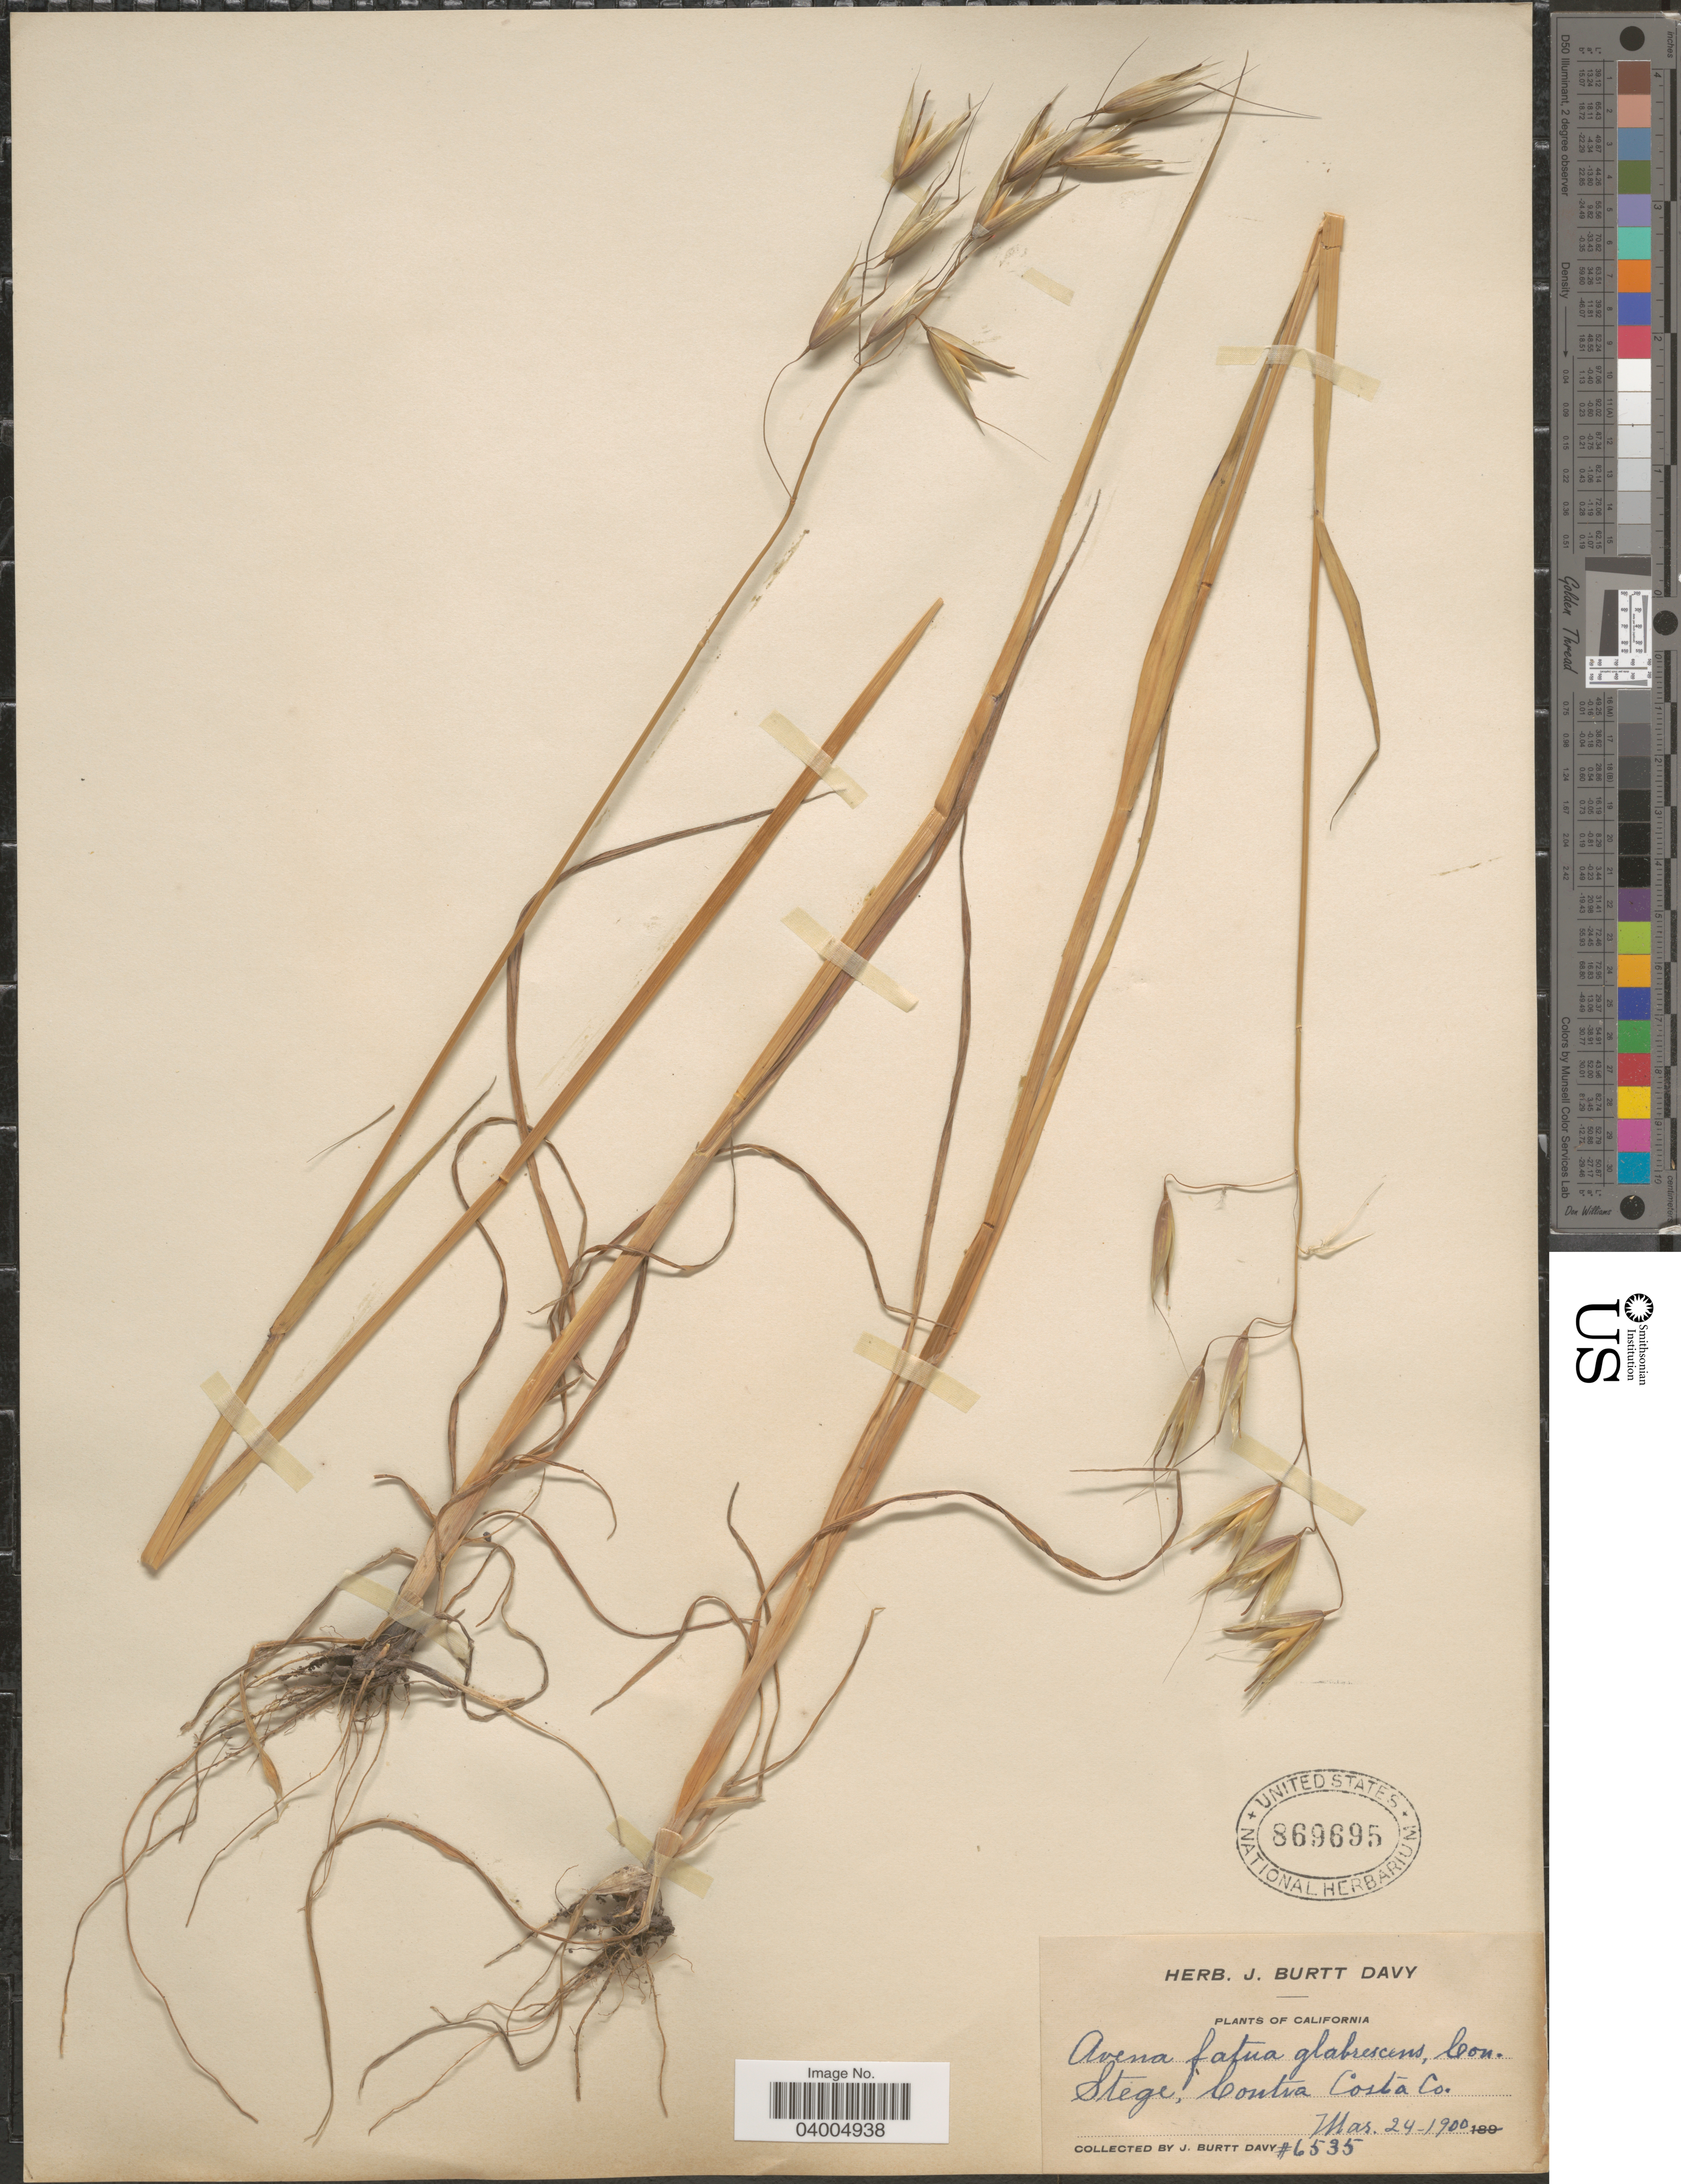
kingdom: Plantae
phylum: Tracheophyta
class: Liliopsida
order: Poales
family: Poaceae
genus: Avena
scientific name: Avena fatua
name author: L.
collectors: J. Burtt Davy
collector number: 6535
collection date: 1900-03-24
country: United States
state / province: California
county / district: Contra Costa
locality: Stege, Contra Costa Co.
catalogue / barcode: US 869695